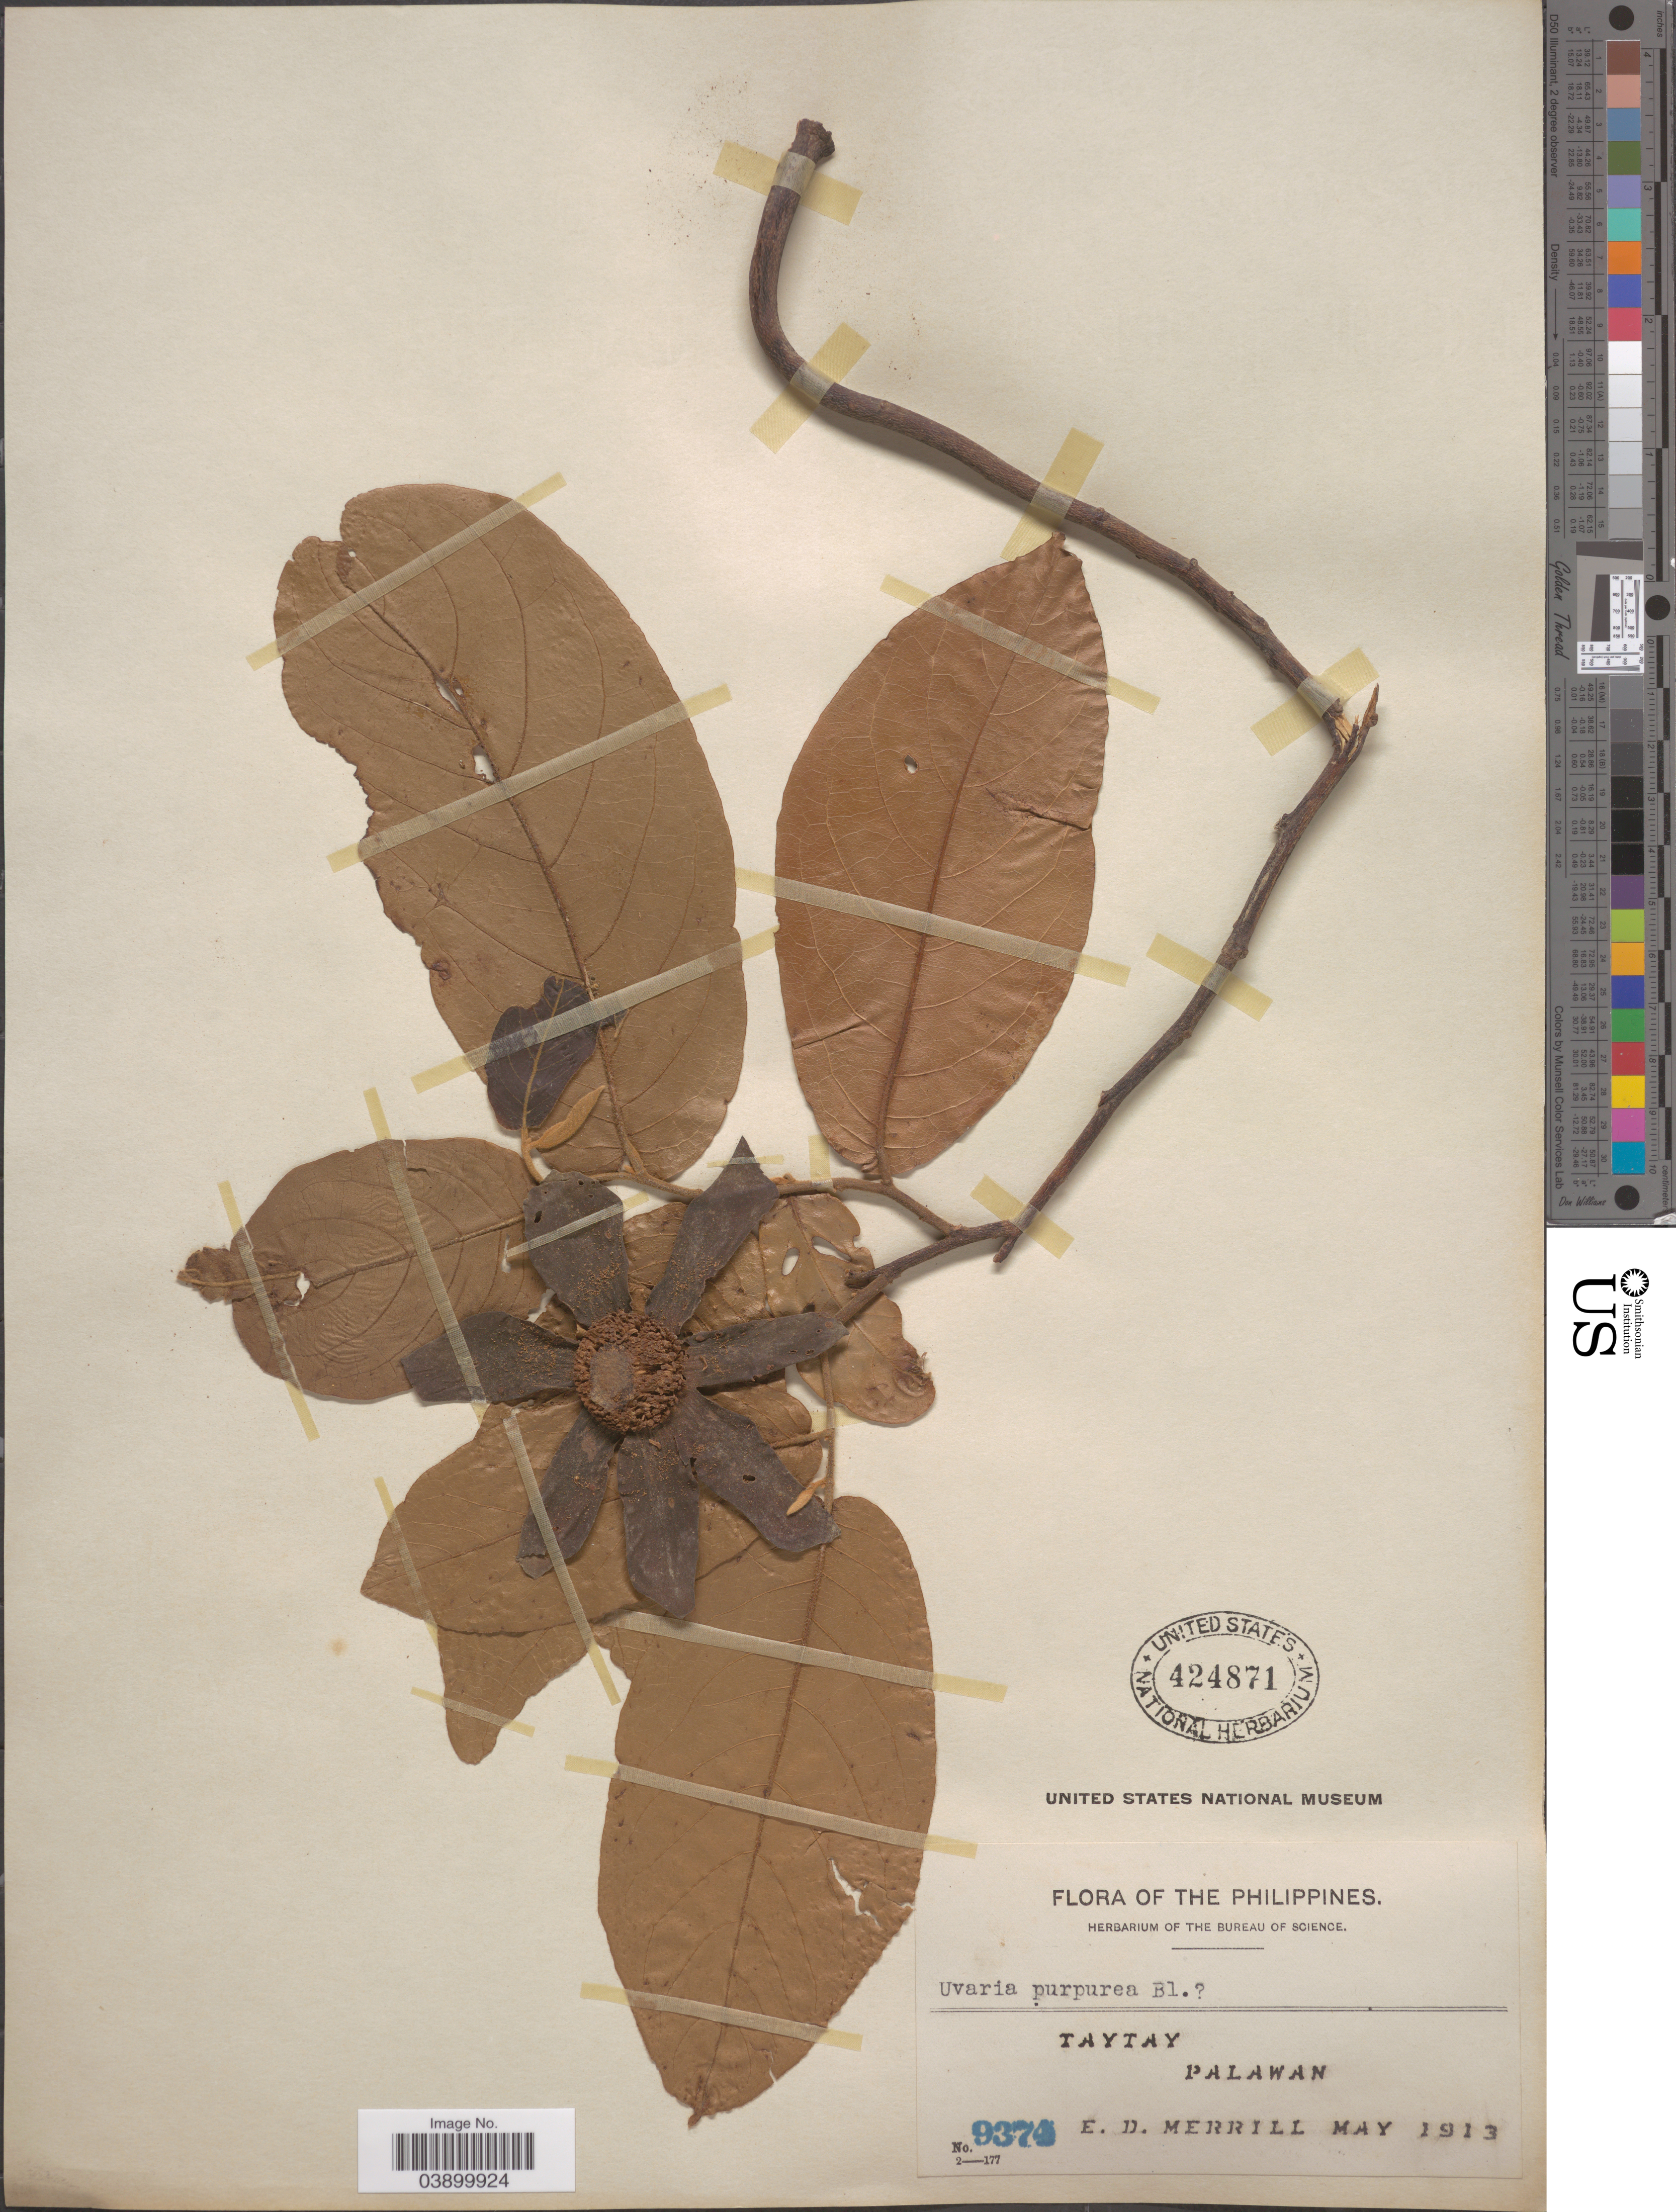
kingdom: Plantae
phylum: Tracheophyta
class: Magnoliopsida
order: Magnoliales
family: Annonaceae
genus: Uvaria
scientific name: Uvaria purpurea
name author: Blume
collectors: E. D. Merrill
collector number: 9374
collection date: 1913-05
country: Philippines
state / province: Mimaropa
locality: Taytay. Palawan.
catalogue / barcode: US 424871